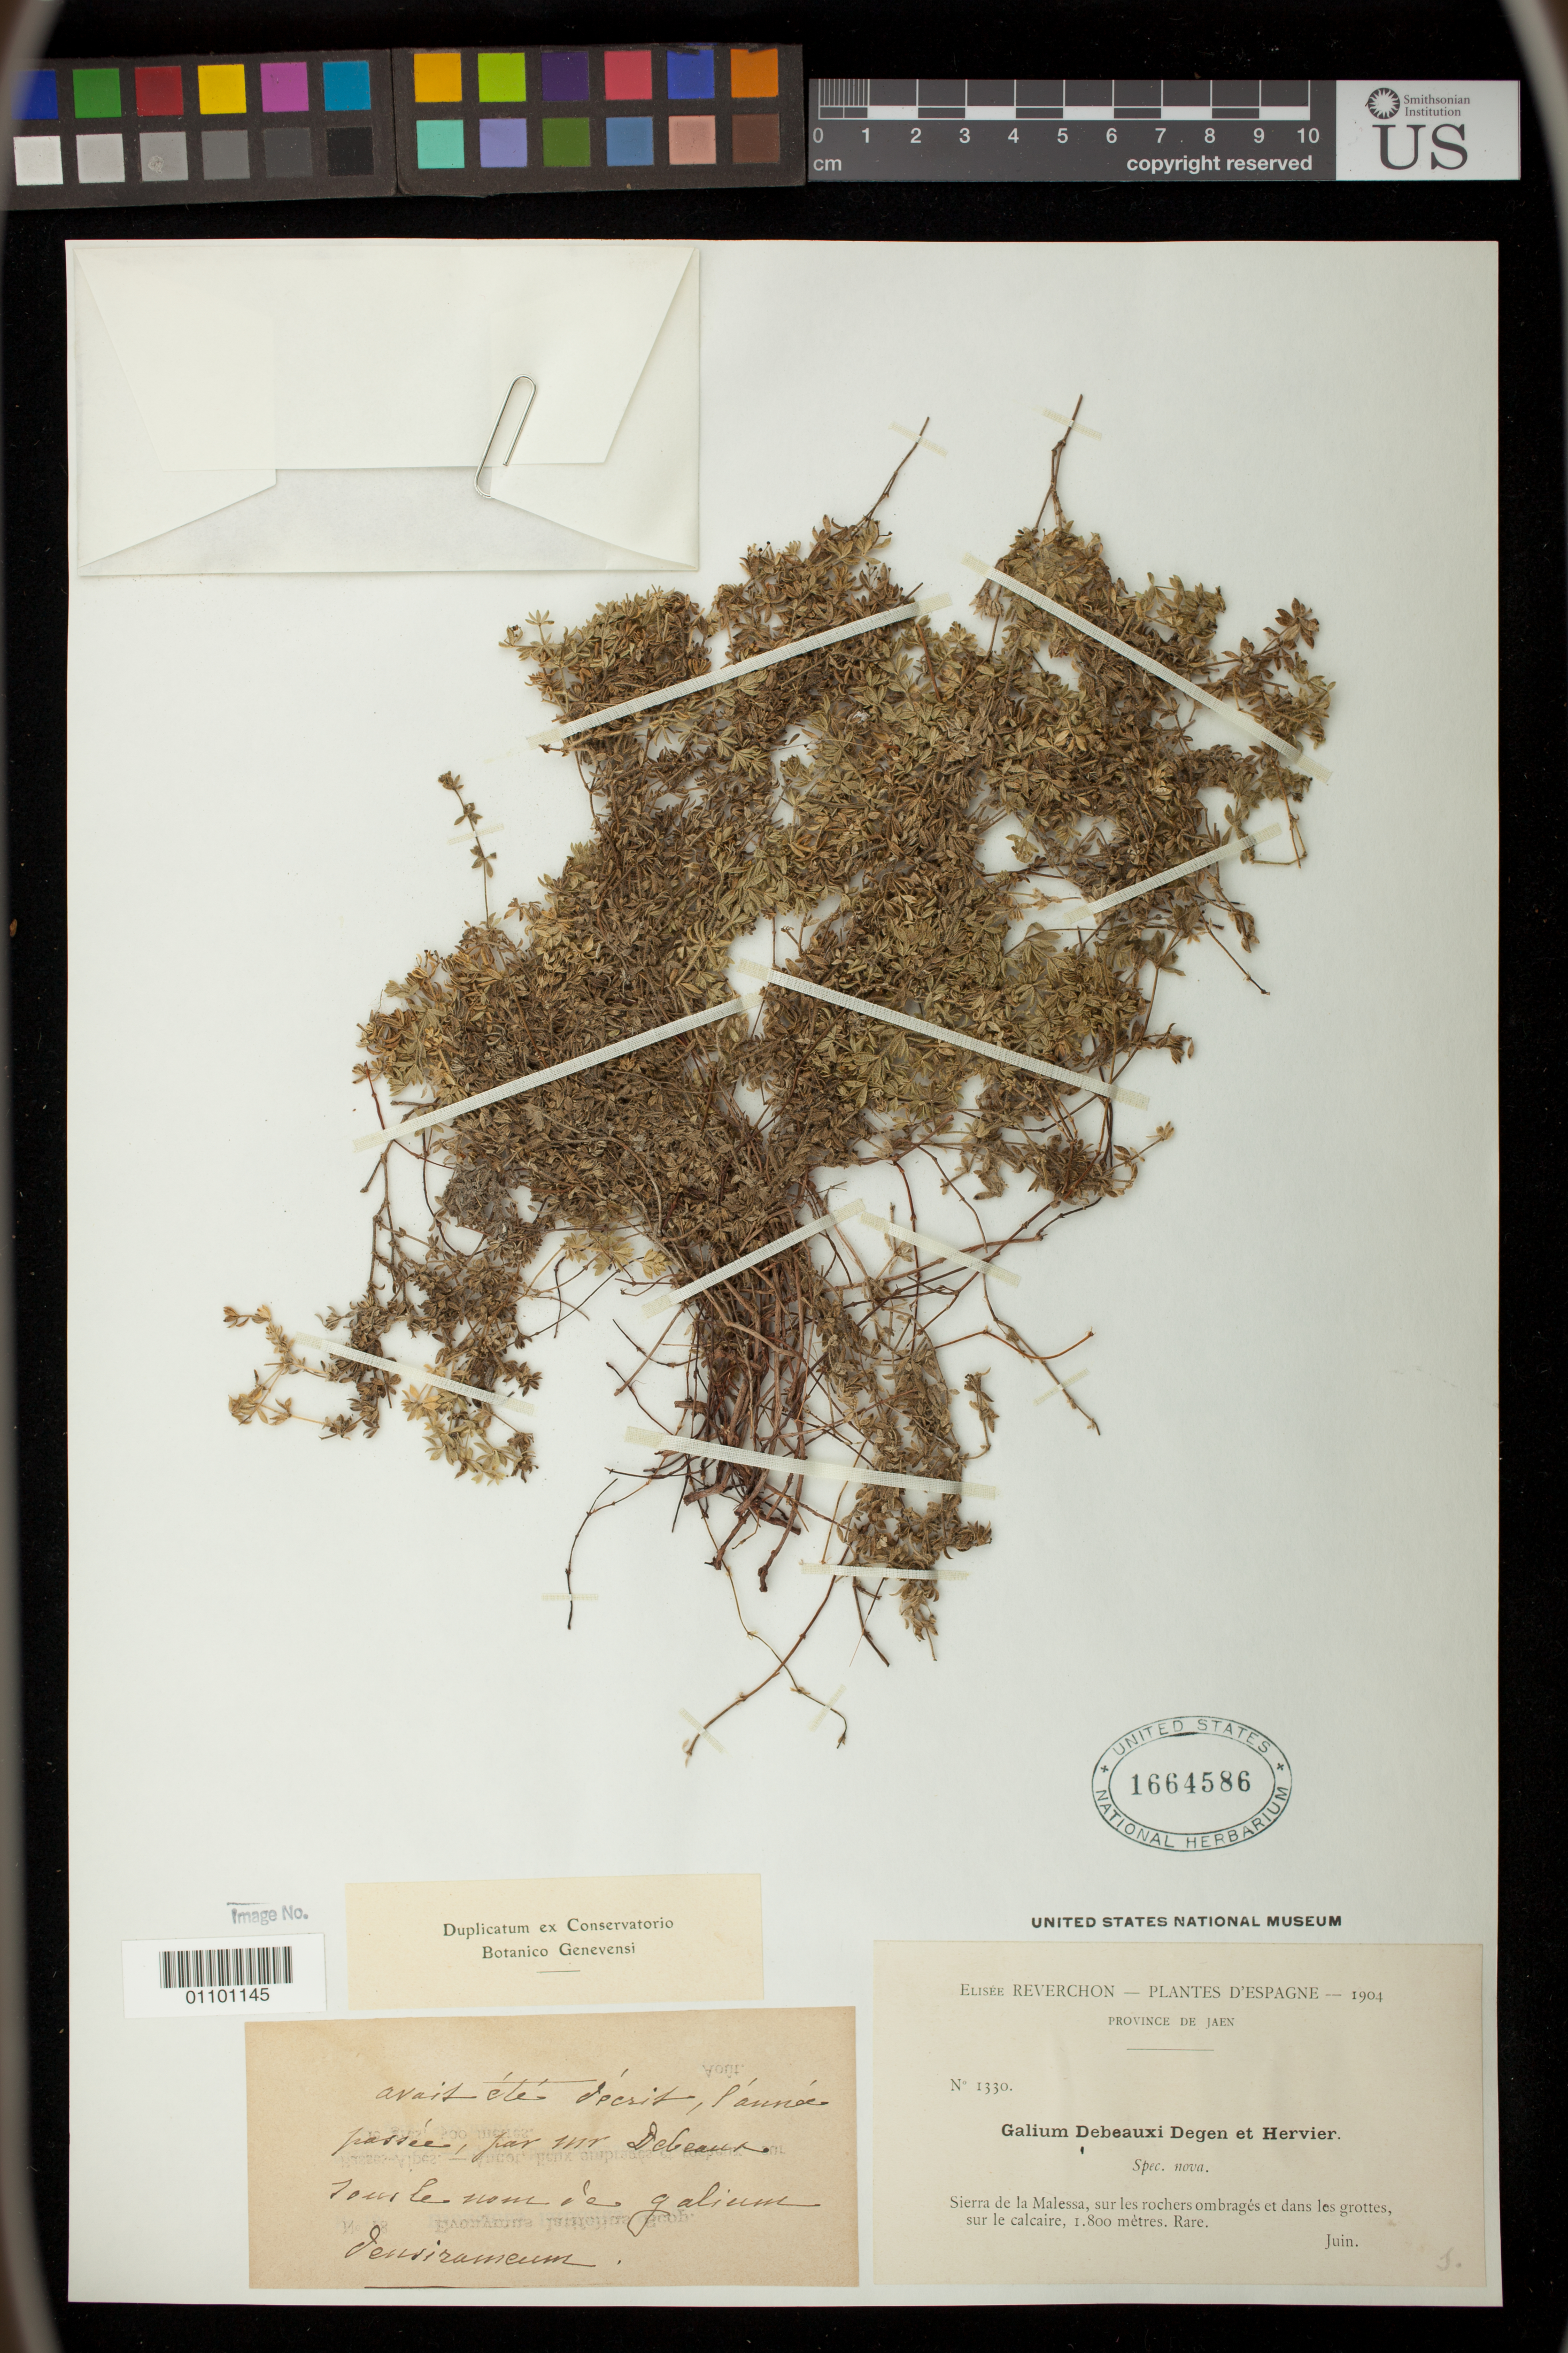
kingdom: Plantae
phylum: Tracheophyta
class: Magnoliopsida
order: Gentianales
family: Rubiaceae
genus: Galium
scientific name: Galium debeauxii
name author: Degen & Herv.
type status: Type Collection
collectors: E. Reverchon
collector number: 1330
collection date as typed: Jun 1904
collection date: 1904-06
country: Spain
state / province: Andalucía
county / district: Jaen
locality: Sierra de la Malessa, sur les rochers ombragés et dans les grottes, sur le calcaire,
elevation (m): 1800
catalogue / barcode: US 1664586